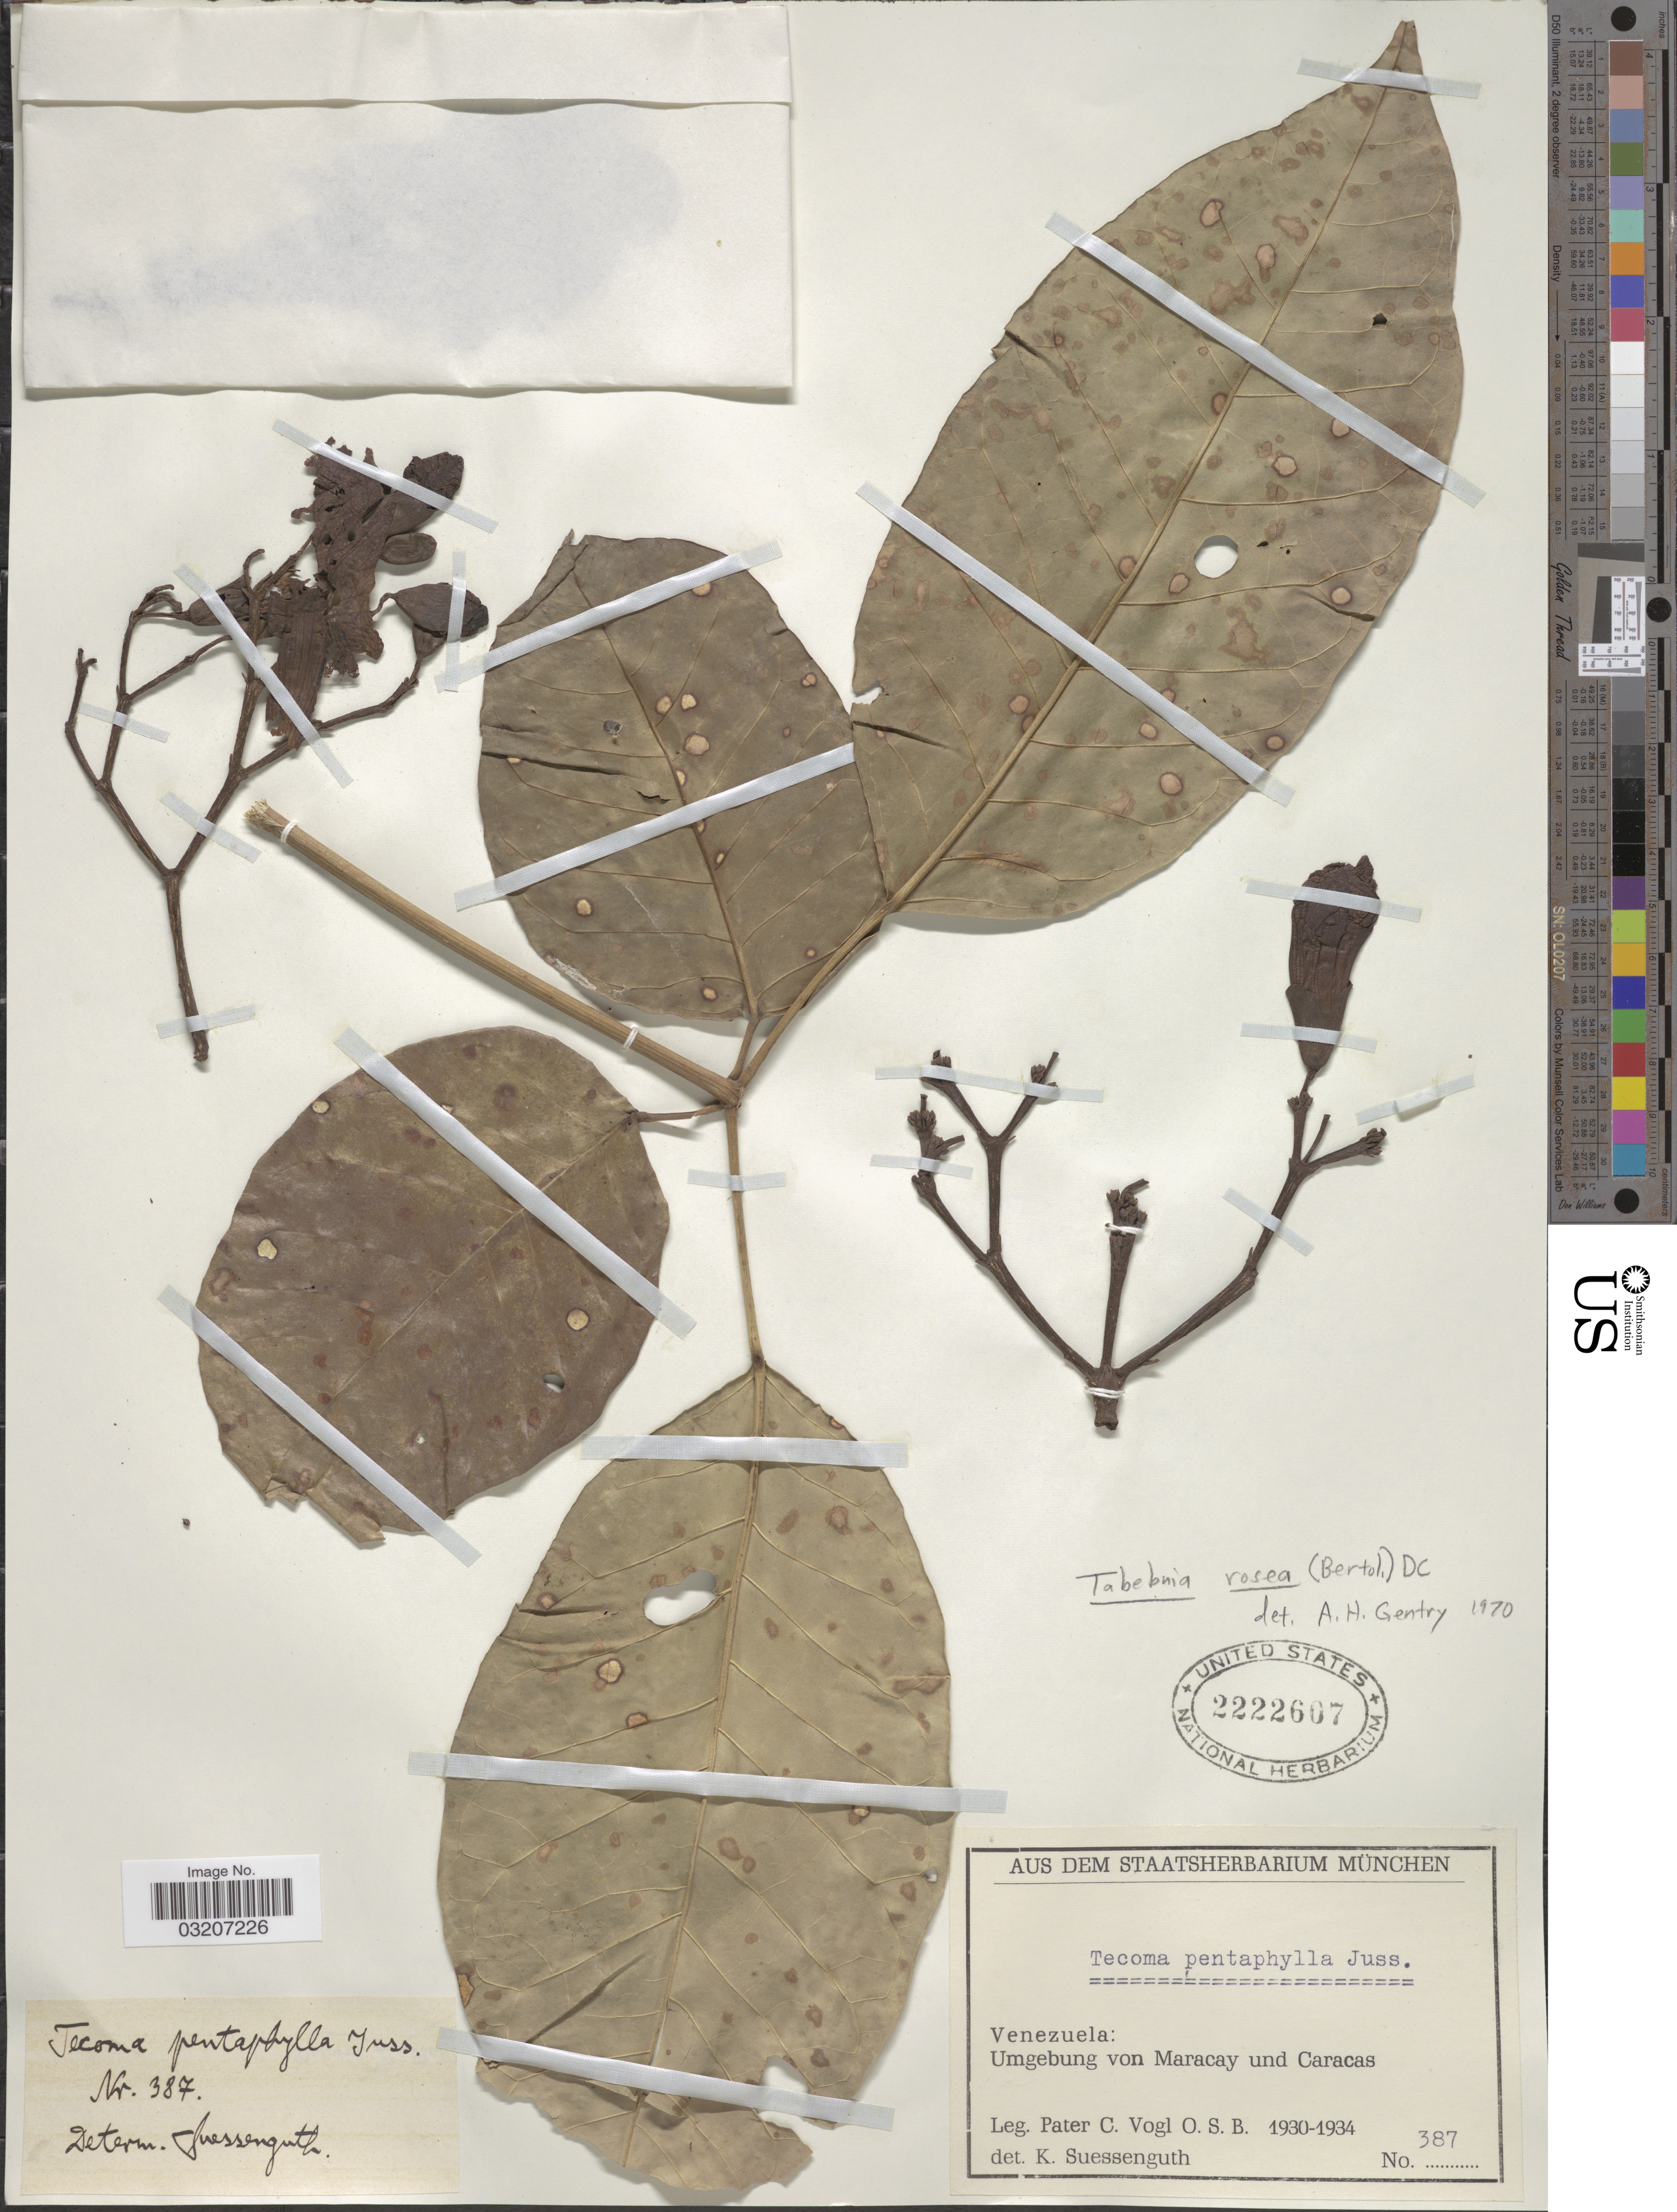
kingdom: Plantae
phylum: Tracheophyta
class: Magnoliopsida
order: Lamiales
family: Bignoniaceae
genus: Tabebuia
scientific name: Tabebuia rosea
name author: (Bertol.) DC.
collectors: P. Vogl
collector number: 387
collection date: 1930/1934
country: Venezuela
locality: Umgebung von Maracay und Caracas.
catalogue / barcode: US 2222607